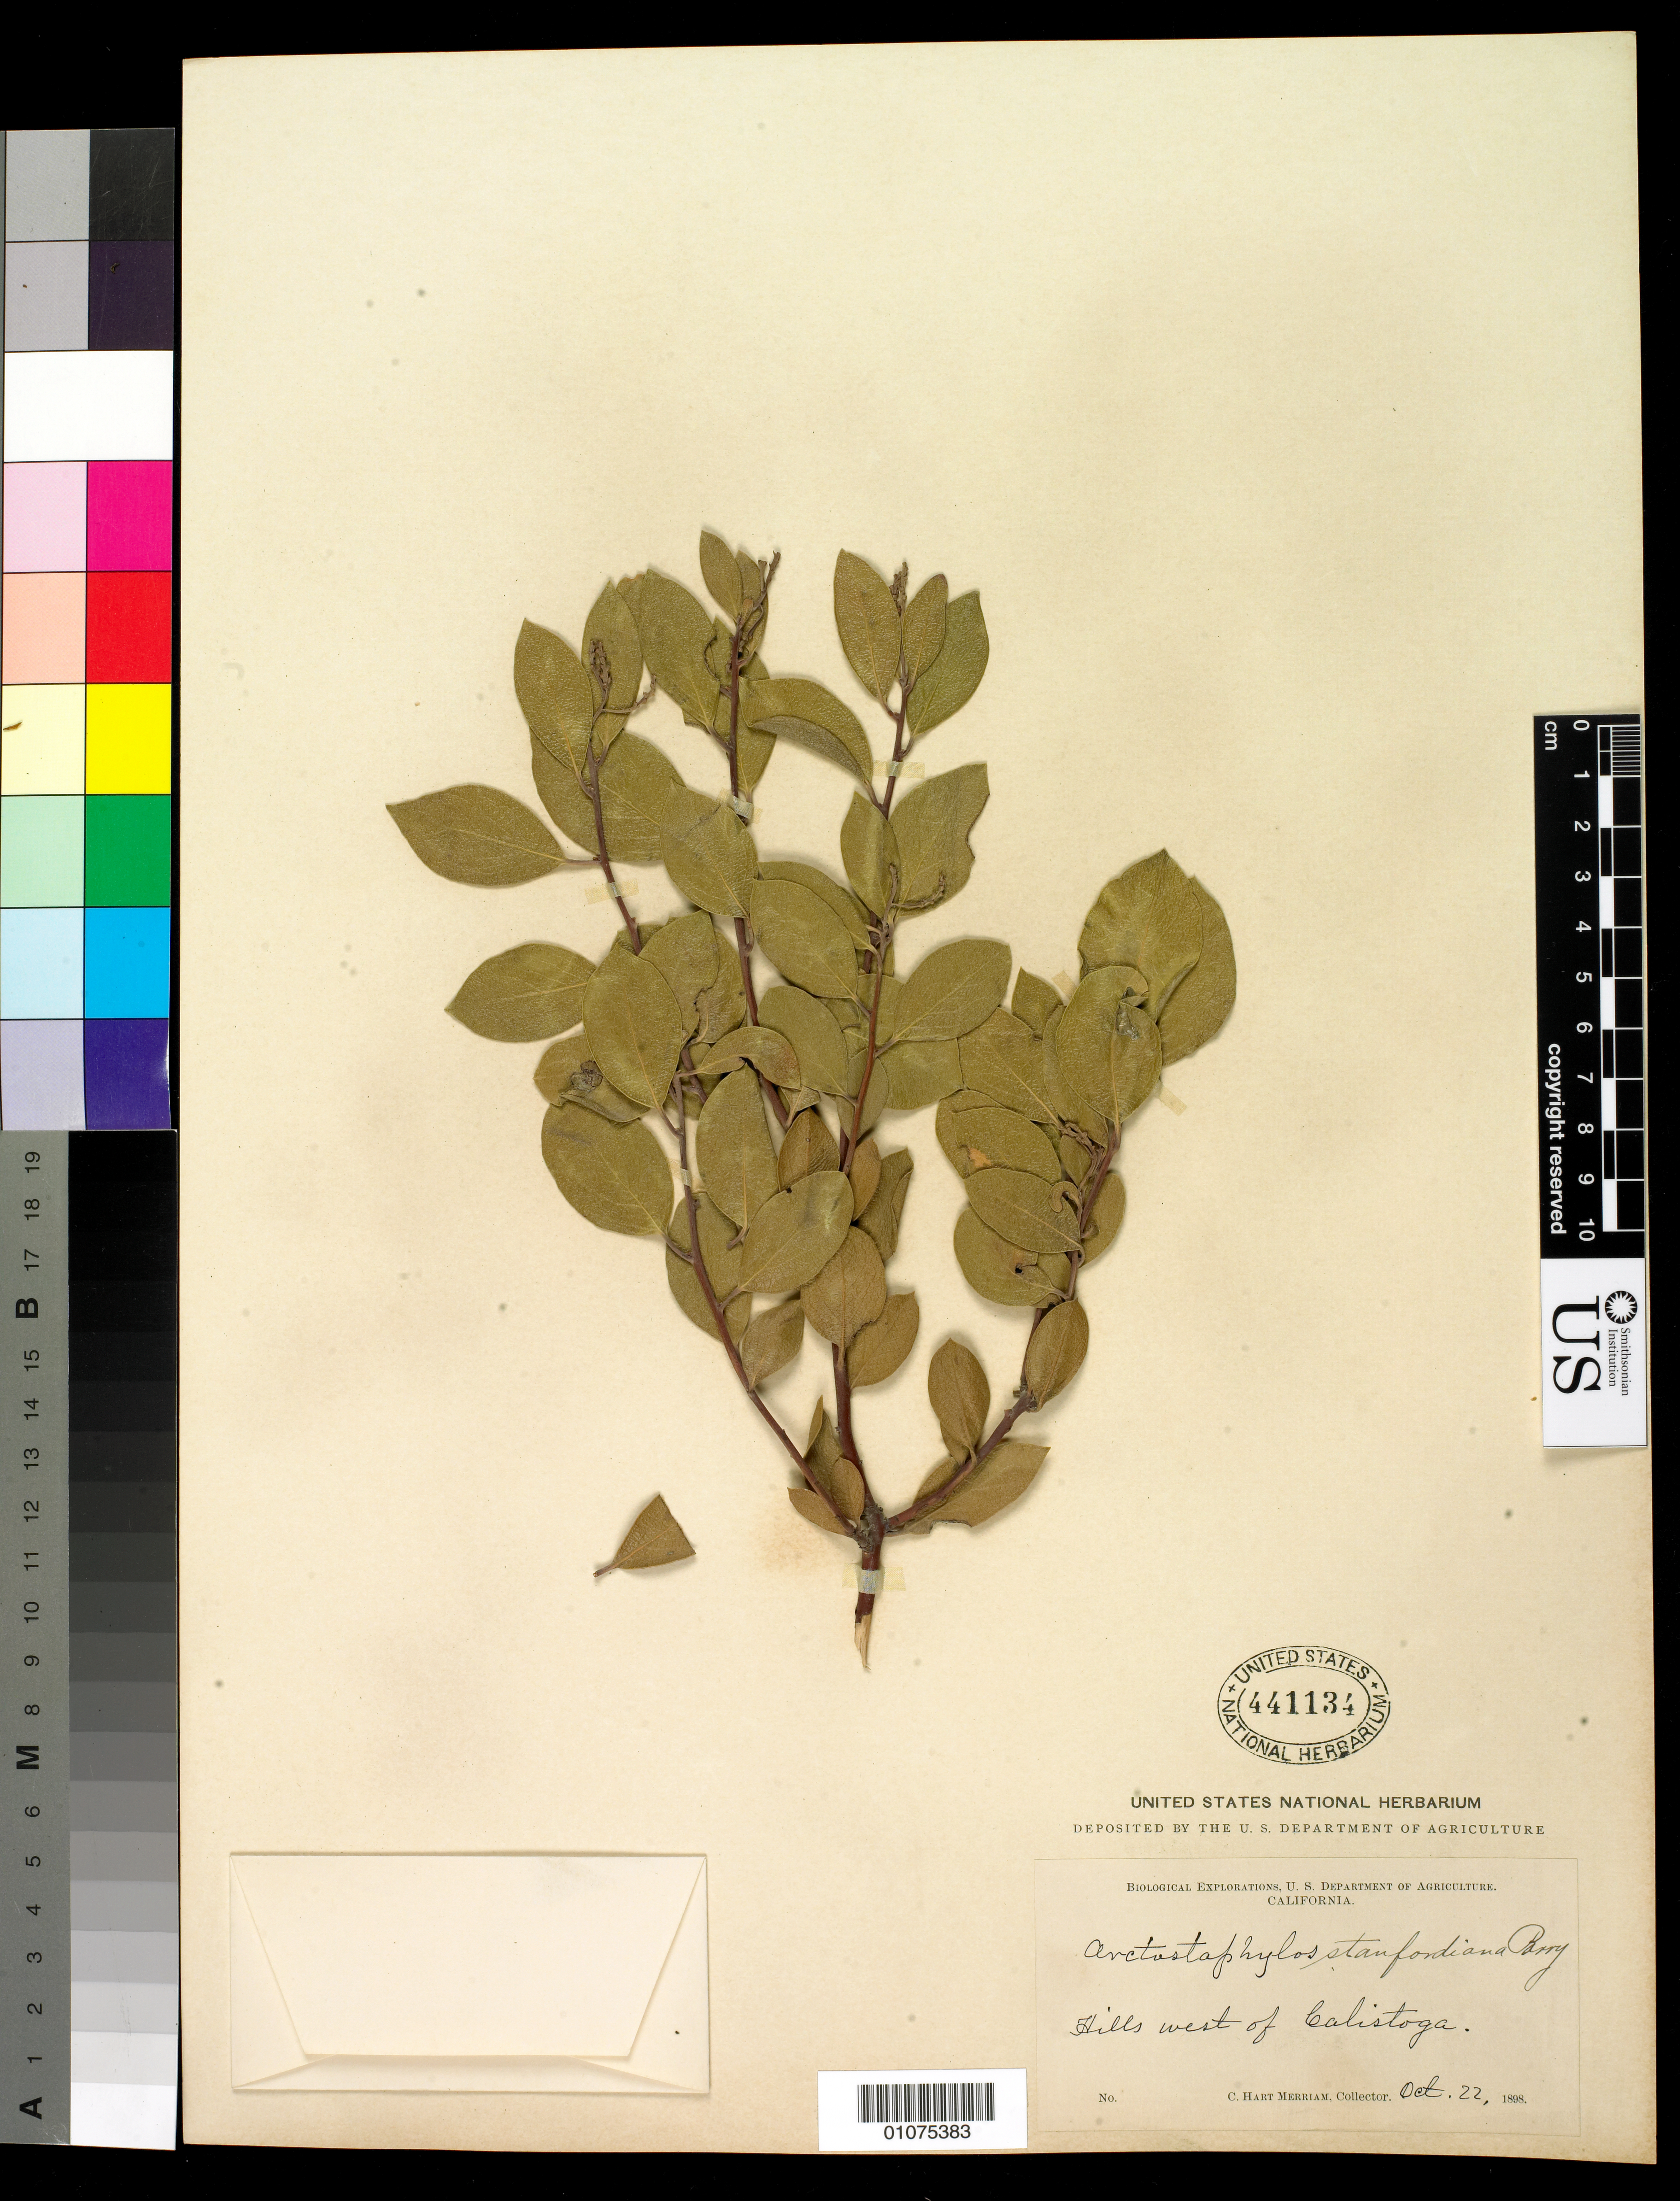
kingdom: Plantae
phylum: Tracheophyta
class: Magnoliopsida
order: Ericales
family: Ericaceae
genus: Arctostaphylos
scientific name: Arctostaphylos stanfordiana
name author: Parry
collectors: C. Merriam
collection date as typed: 22 Oct 1898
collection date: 1898-10-22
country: United States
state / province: California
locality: hills west of Calistoga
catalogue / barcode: US 441134